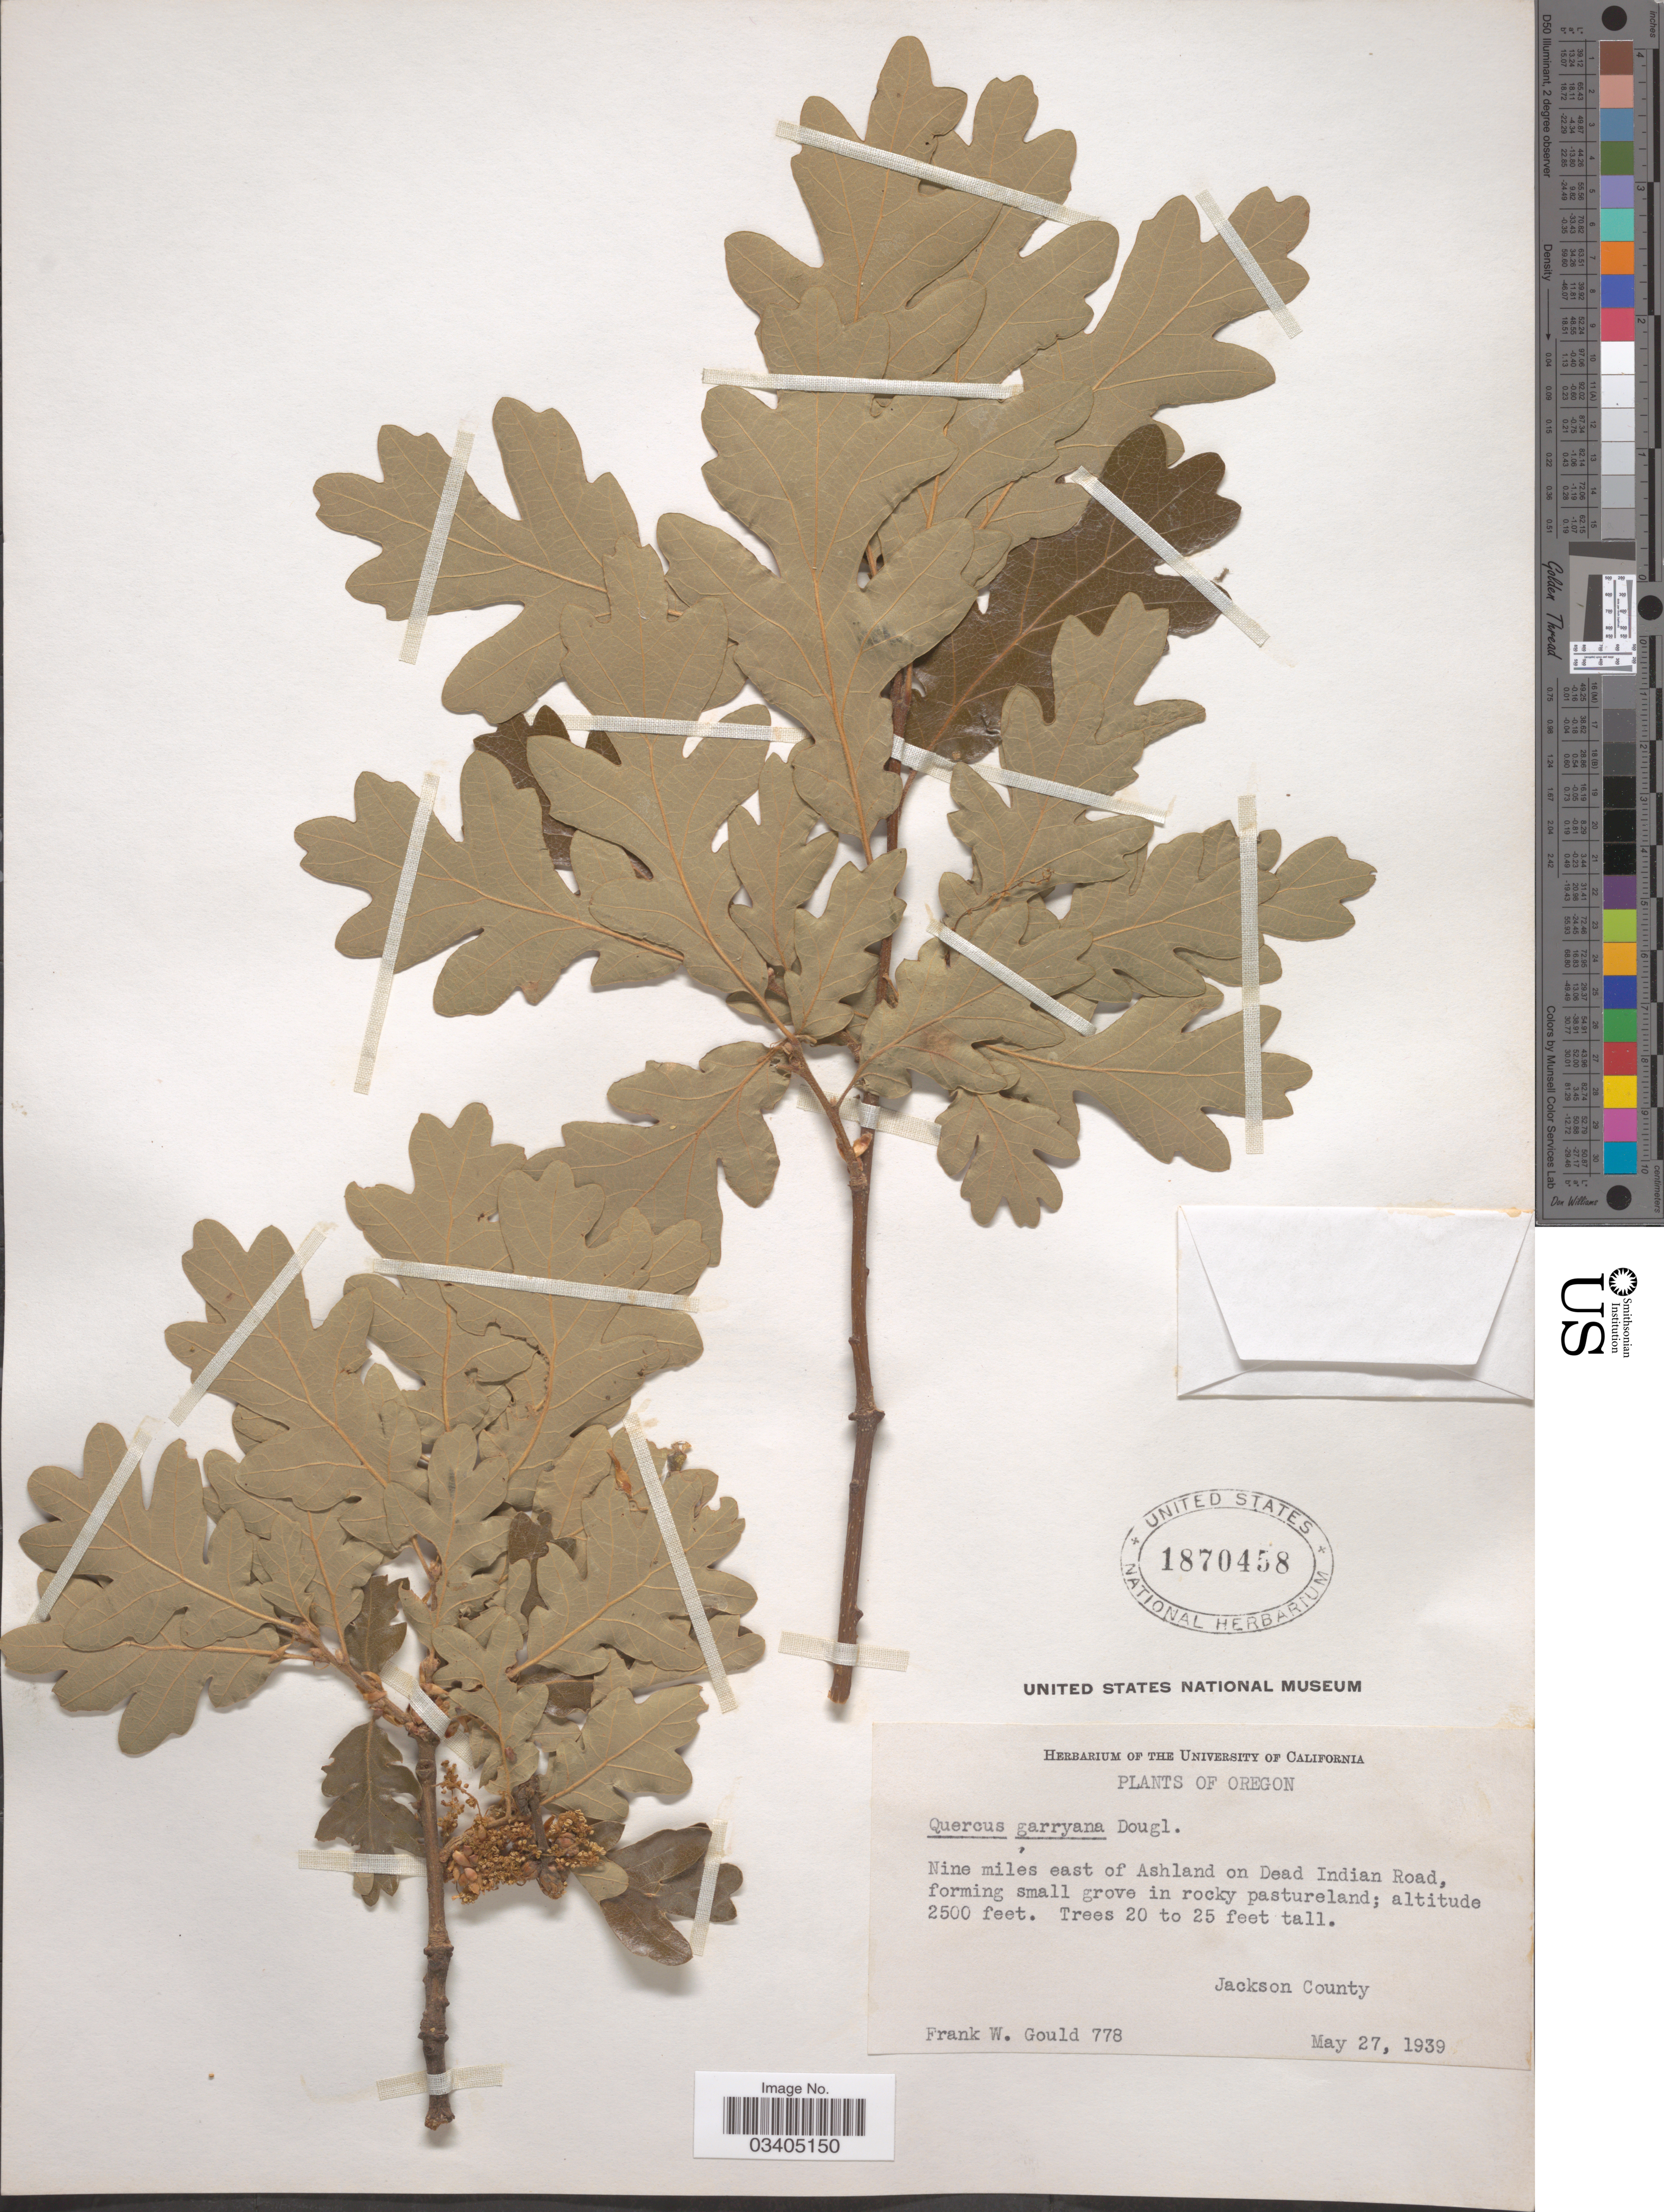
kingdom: Plantae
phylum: Tracheophyta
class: Magnoliopsida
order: Fagales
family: Fagaceae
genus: Quercus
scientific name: Quercus garryana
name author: Douglas ex Hook.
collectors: F. W. Gould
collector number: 778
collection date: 1939-05-27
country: United States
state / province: Oregon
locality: Nine miles east of Ashland on Dead Indian Road, forming small grove in rocky pastureland. Jackson County.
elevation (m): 762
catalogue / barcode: US 1870458